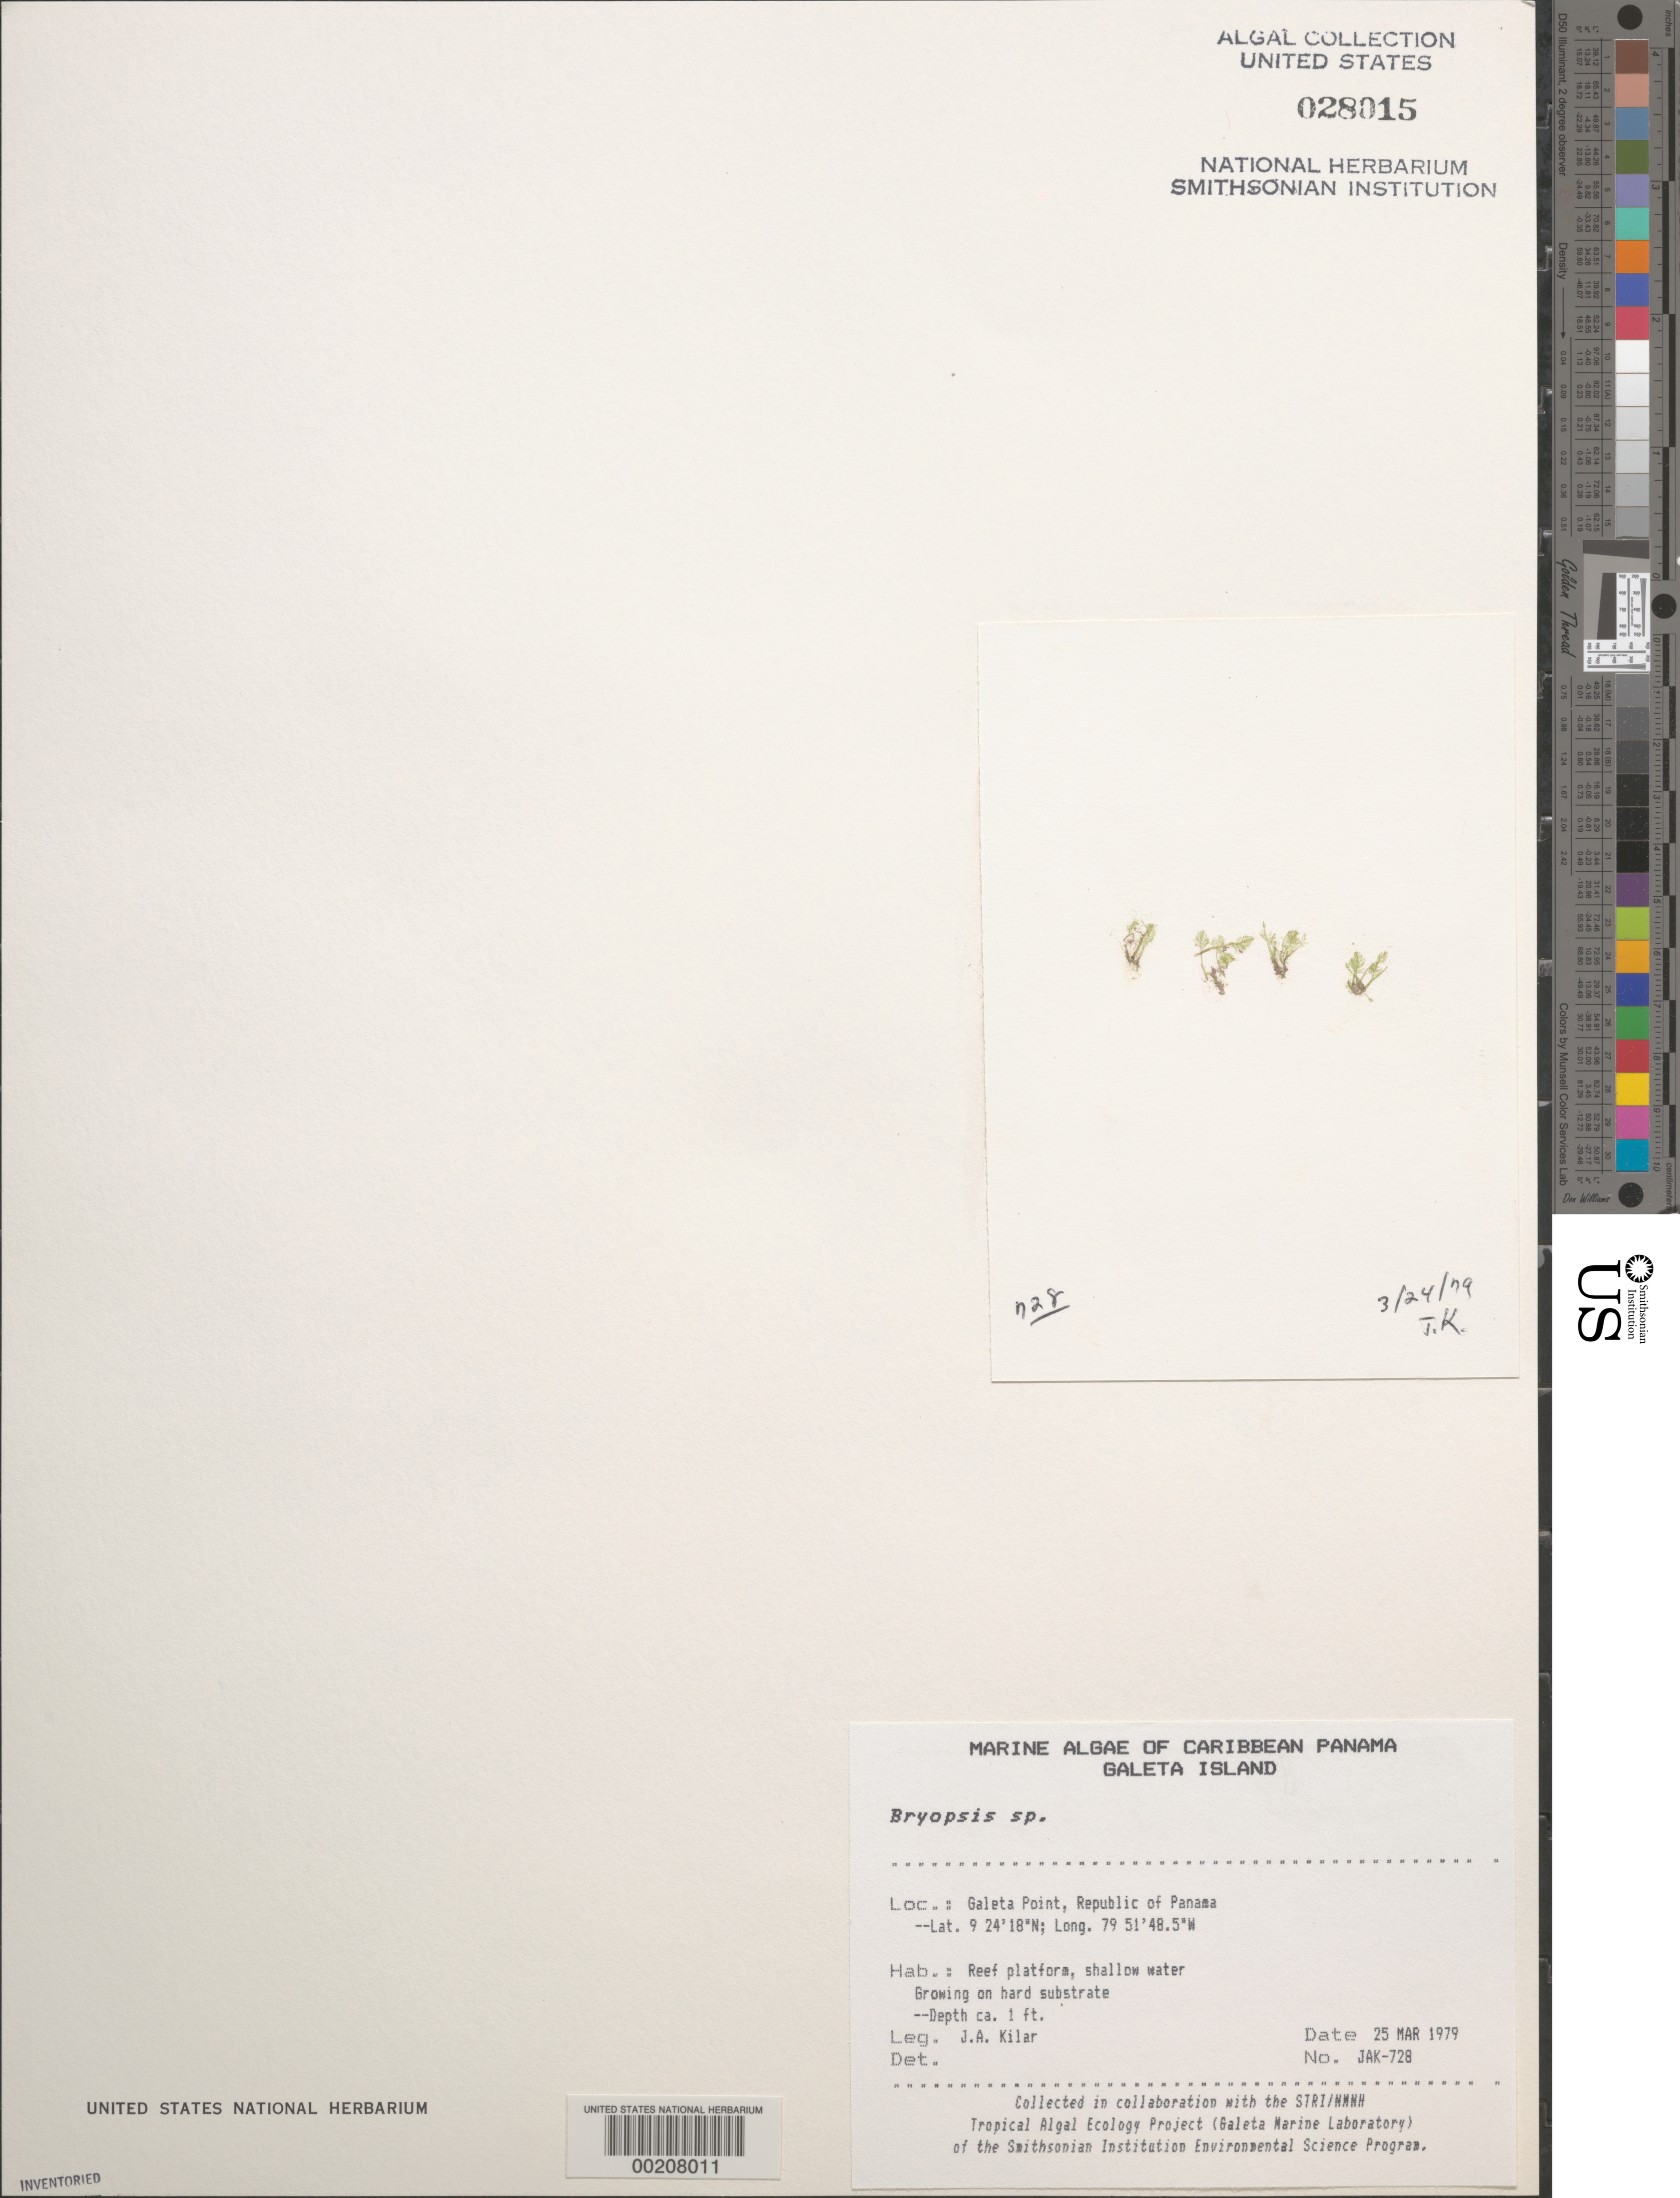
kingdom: Plantae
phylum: Chlorophyta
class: Ulvophyceae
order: Bryopsidales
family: Bryopsidaceae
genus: Bryopsis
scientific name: Bryopsis sp.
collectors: J. A. Kilar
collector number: JAK-728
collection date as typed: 25 Mar 1979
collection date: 1979-03-25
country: Panama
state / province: Colón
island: Galeta Island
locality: Galeta Point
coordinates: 9 24' 18" N, 79 51' 48.5" W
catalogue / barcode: US 28015